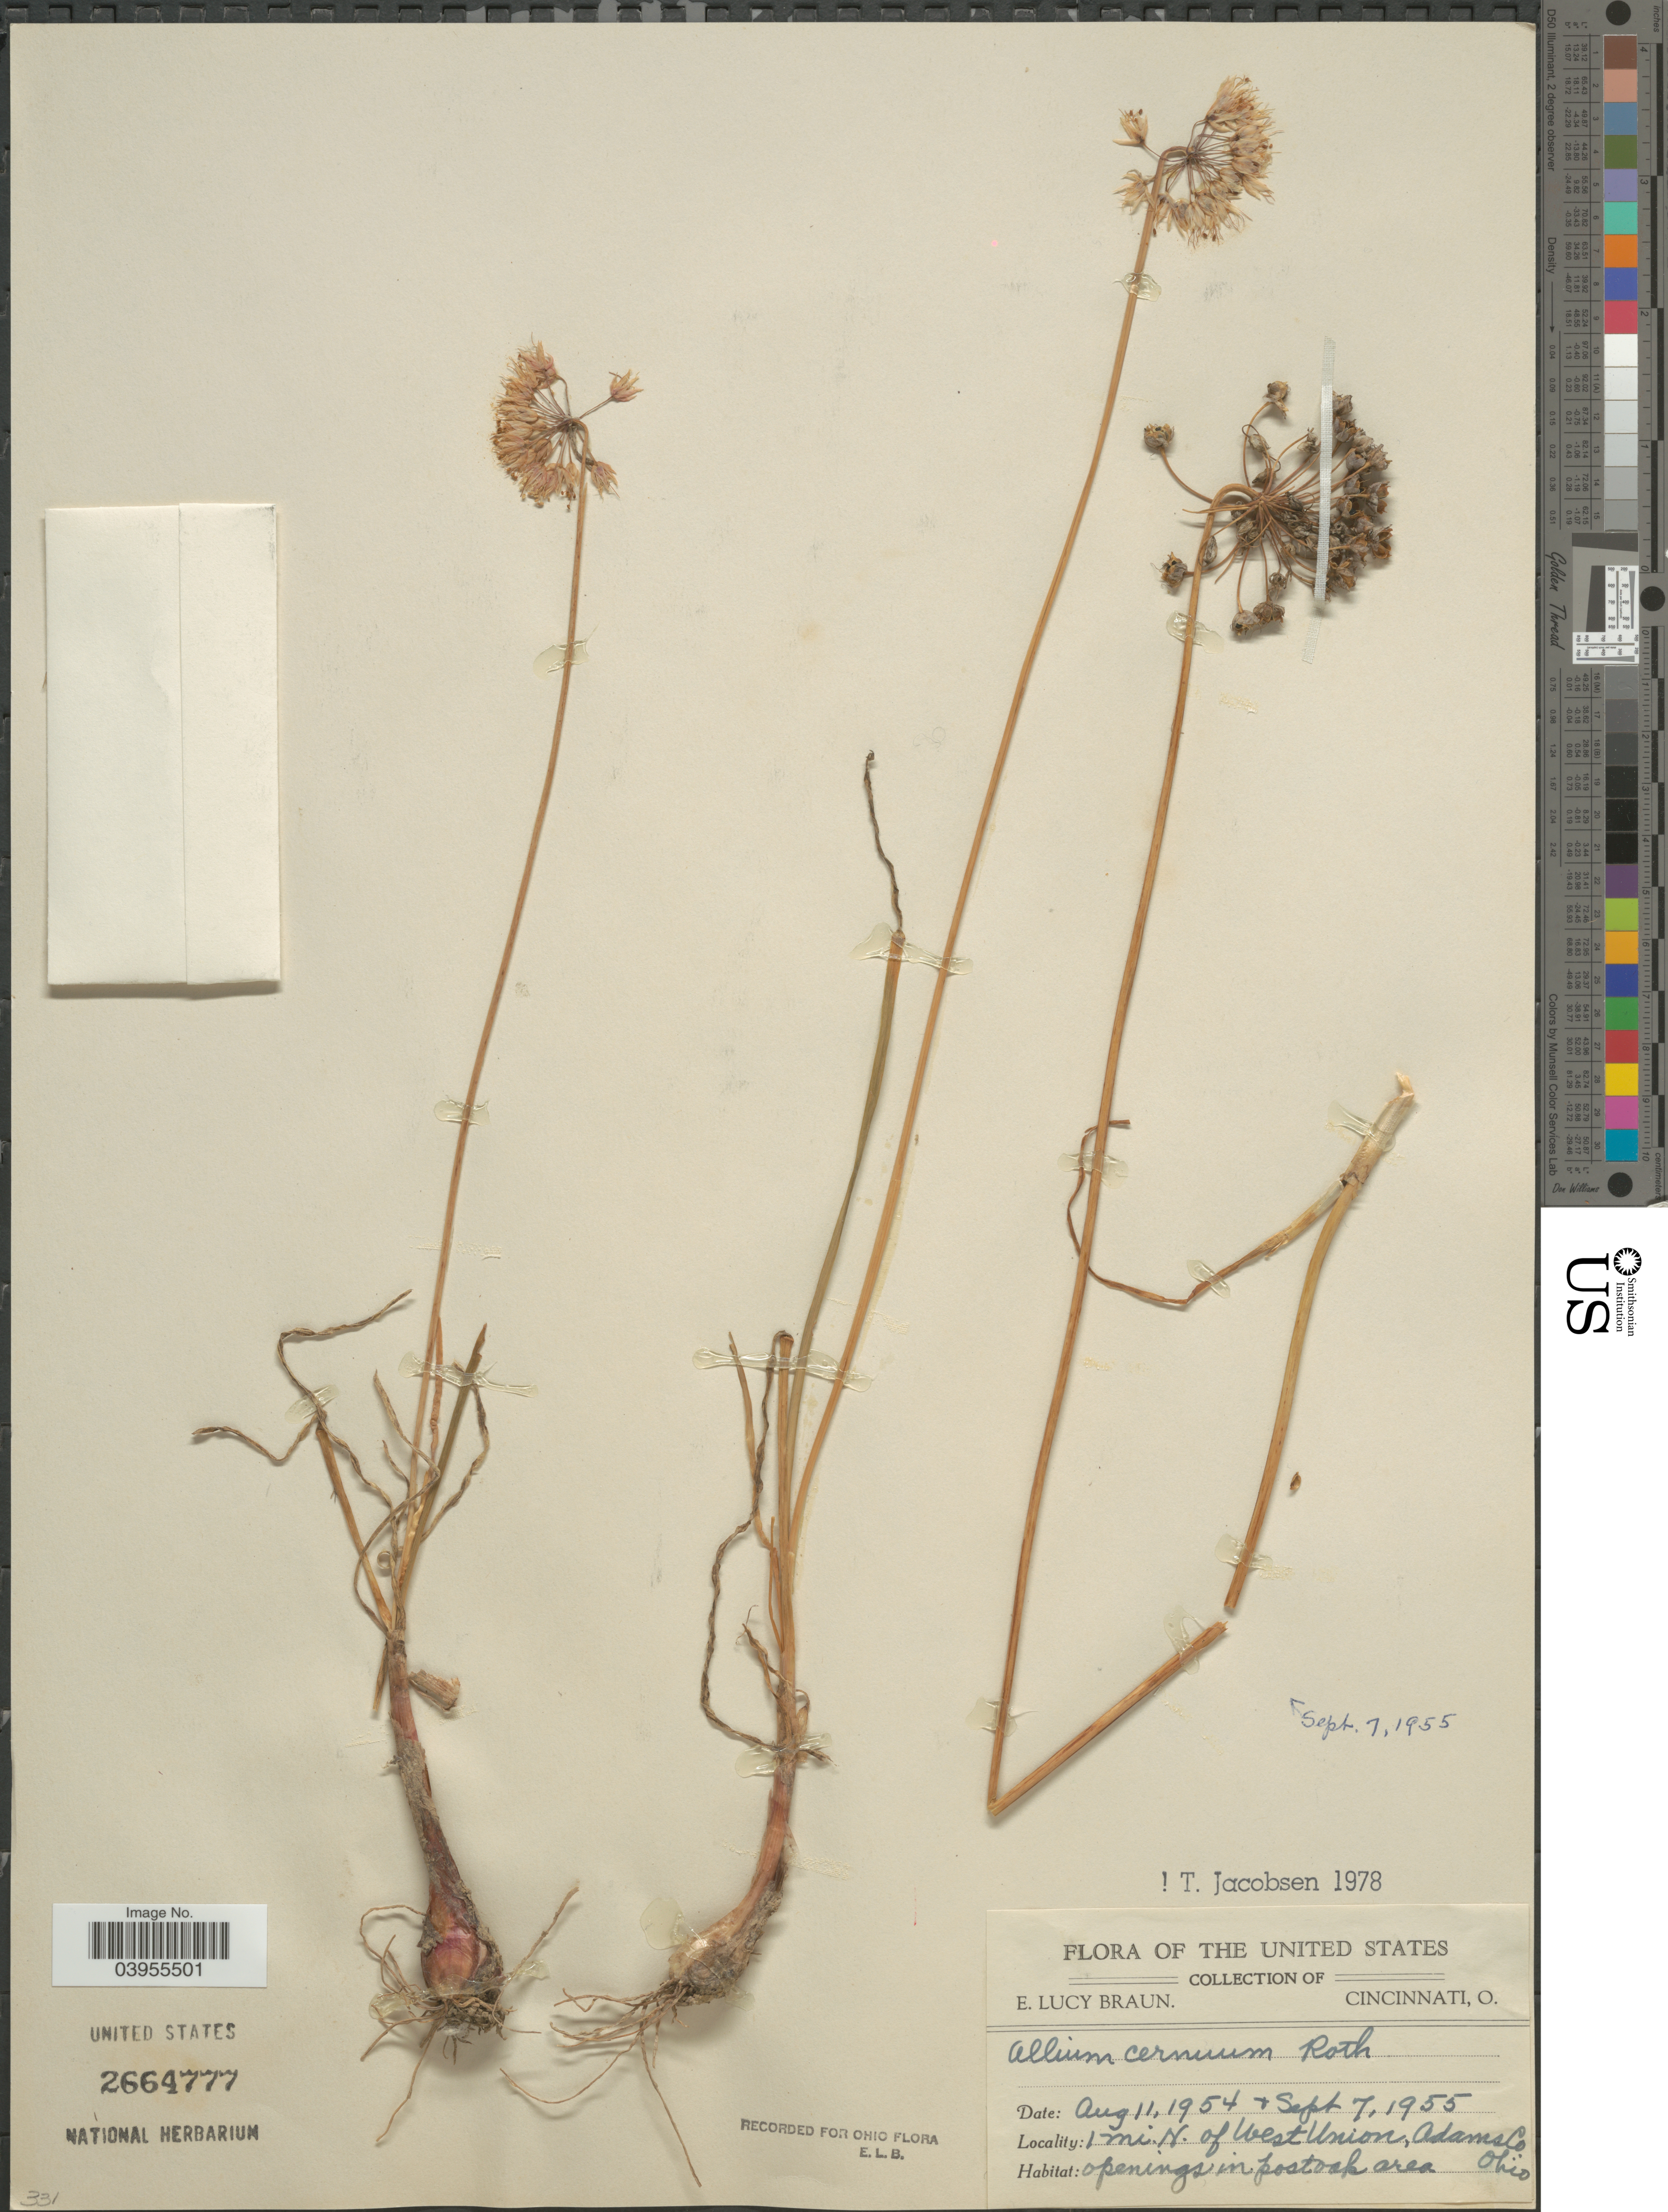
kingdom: Plantae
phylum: Tracheophyta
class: Liliopsida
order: Asparagales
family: Amaryllidaceae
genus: Allium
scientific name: Allium cernuum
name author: Roth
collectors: E. L. Braun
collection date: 1954-08-11/1955-09-07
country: United States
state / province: Ohio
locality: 1 mi. N. of West Union, Adams Co.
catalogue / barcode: US 2664777